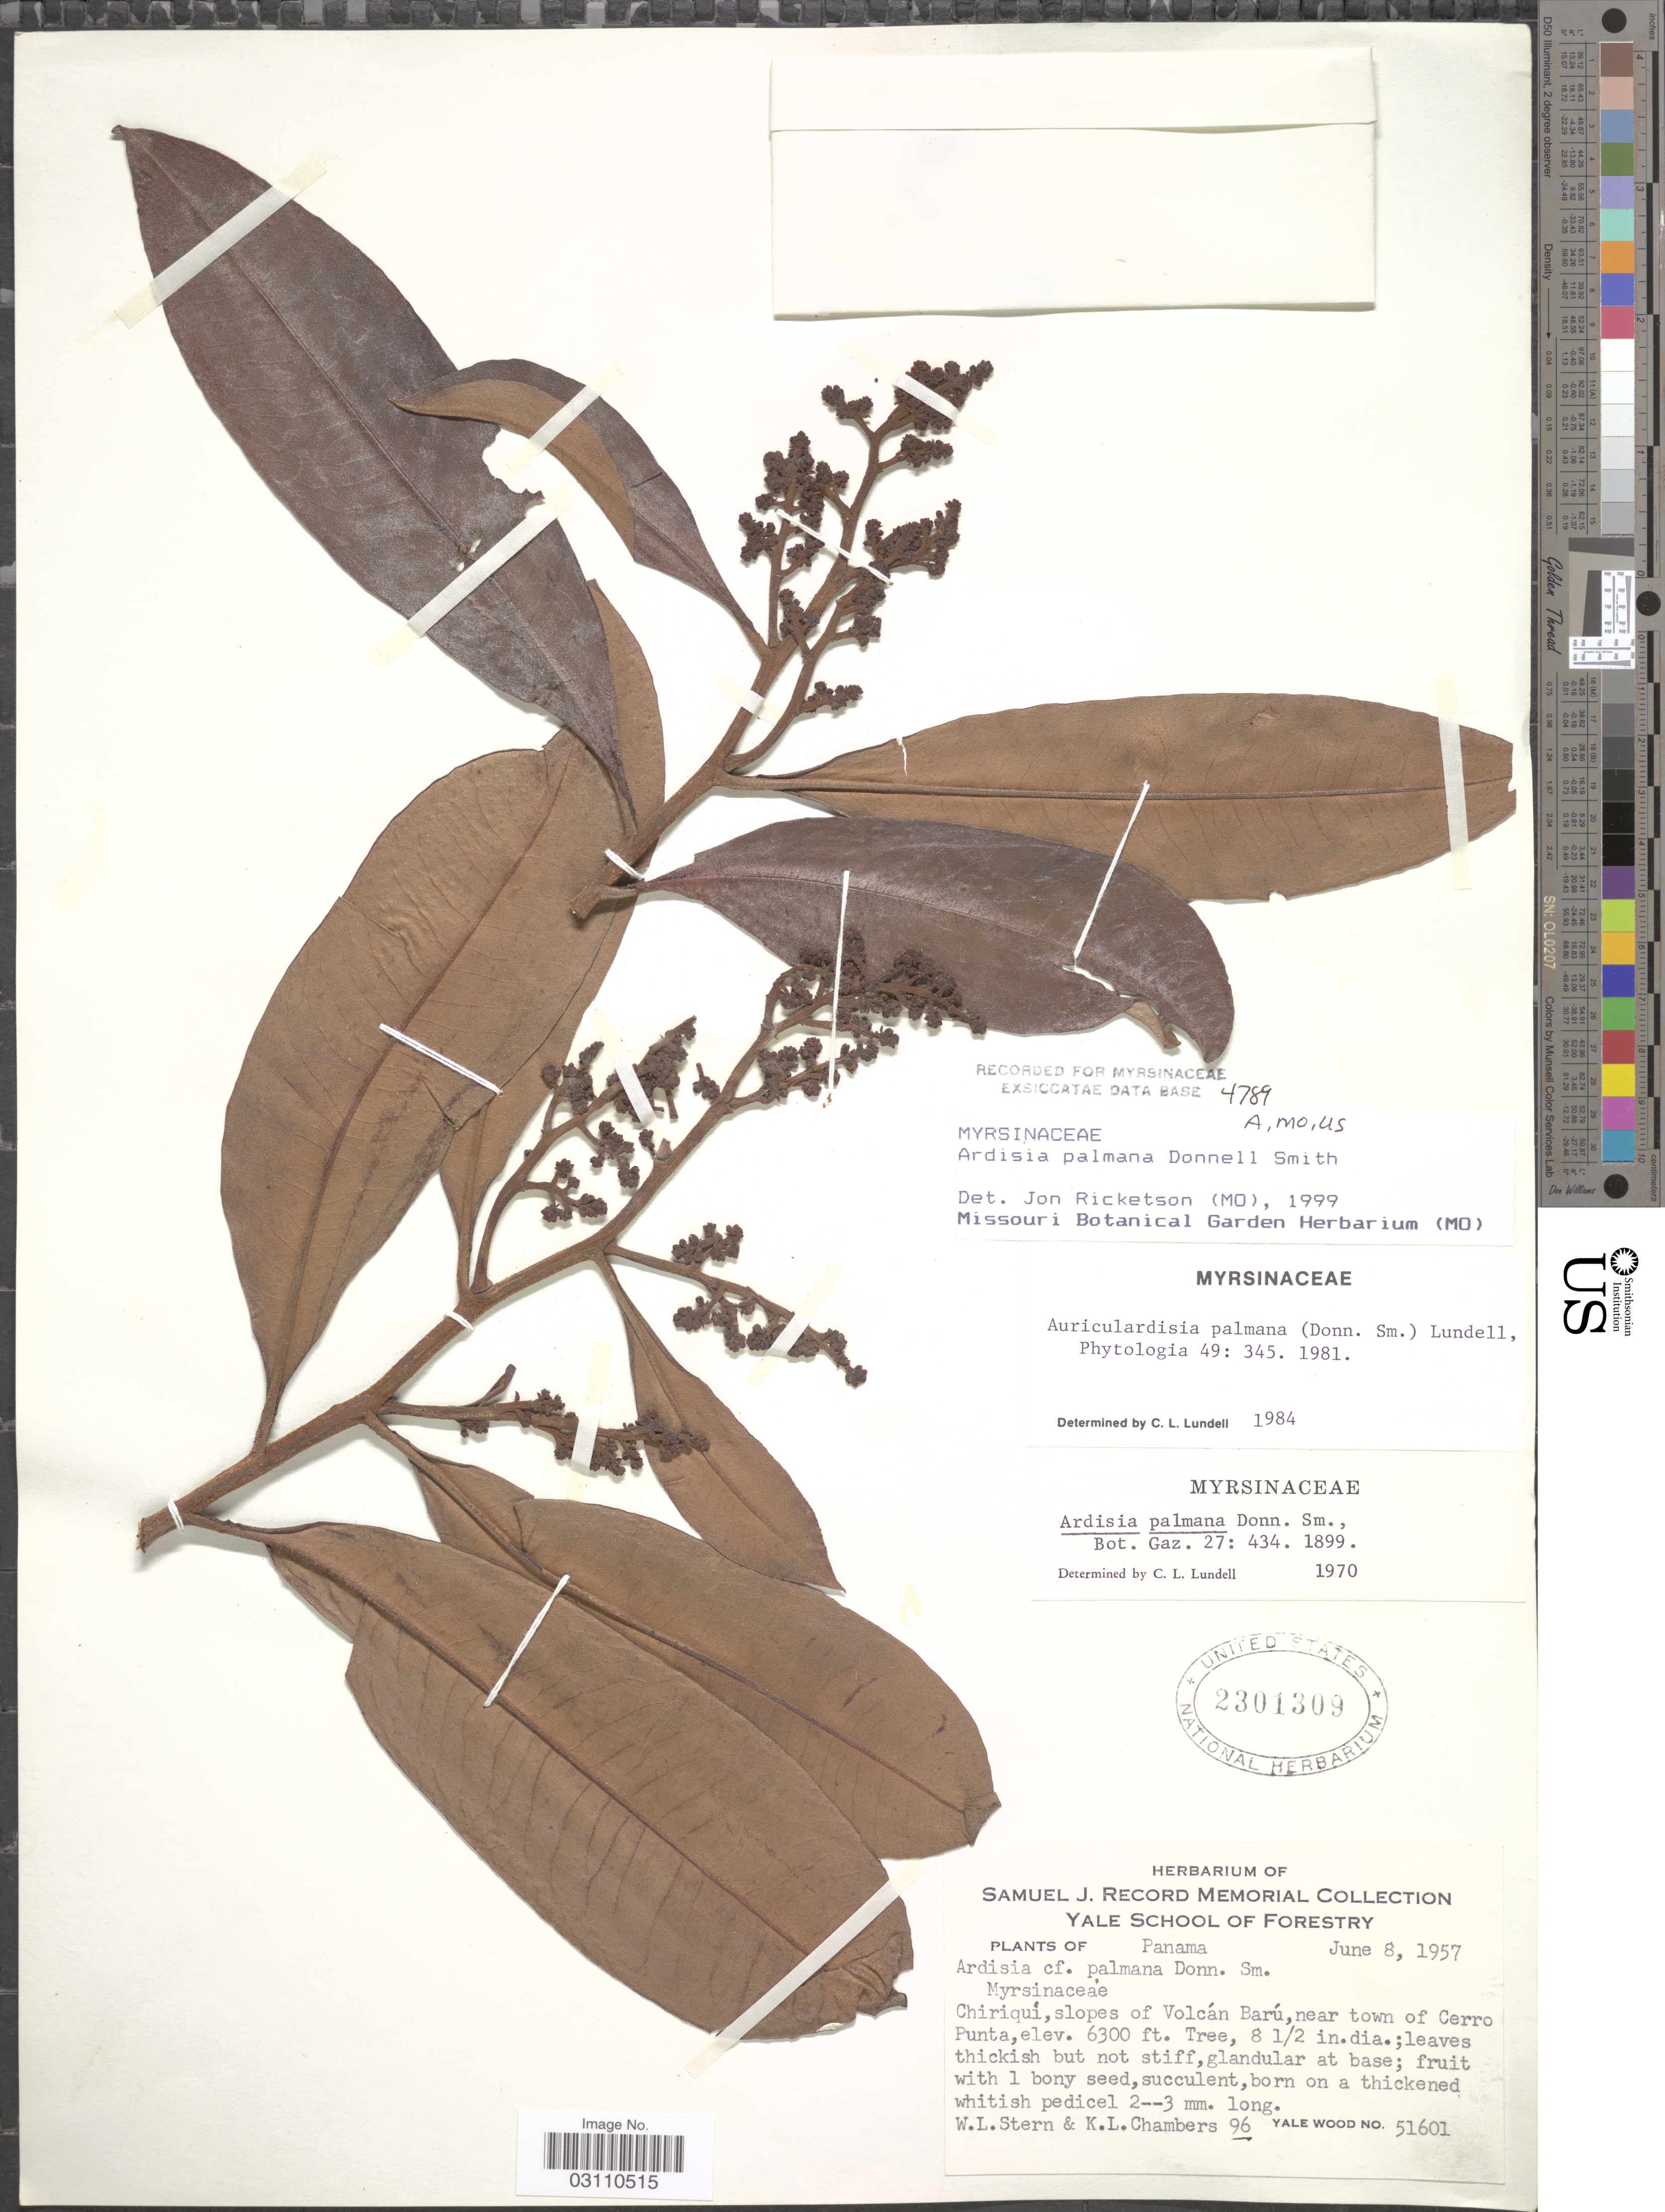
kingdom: Plantae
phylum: Tracheophyta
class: Magnoliopsida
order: Ericales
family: Primulaceae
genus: Ardisia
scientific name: Ardisia palmana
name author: Donn. Sm.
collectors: W. L. Stern & K. Chambers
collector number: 96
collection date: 1957-06-08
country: Panama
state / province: Chiriqui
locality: Slopes of Volcán Barú, near town of Cerro Punta.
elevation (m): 1920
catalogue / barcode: US 2301309